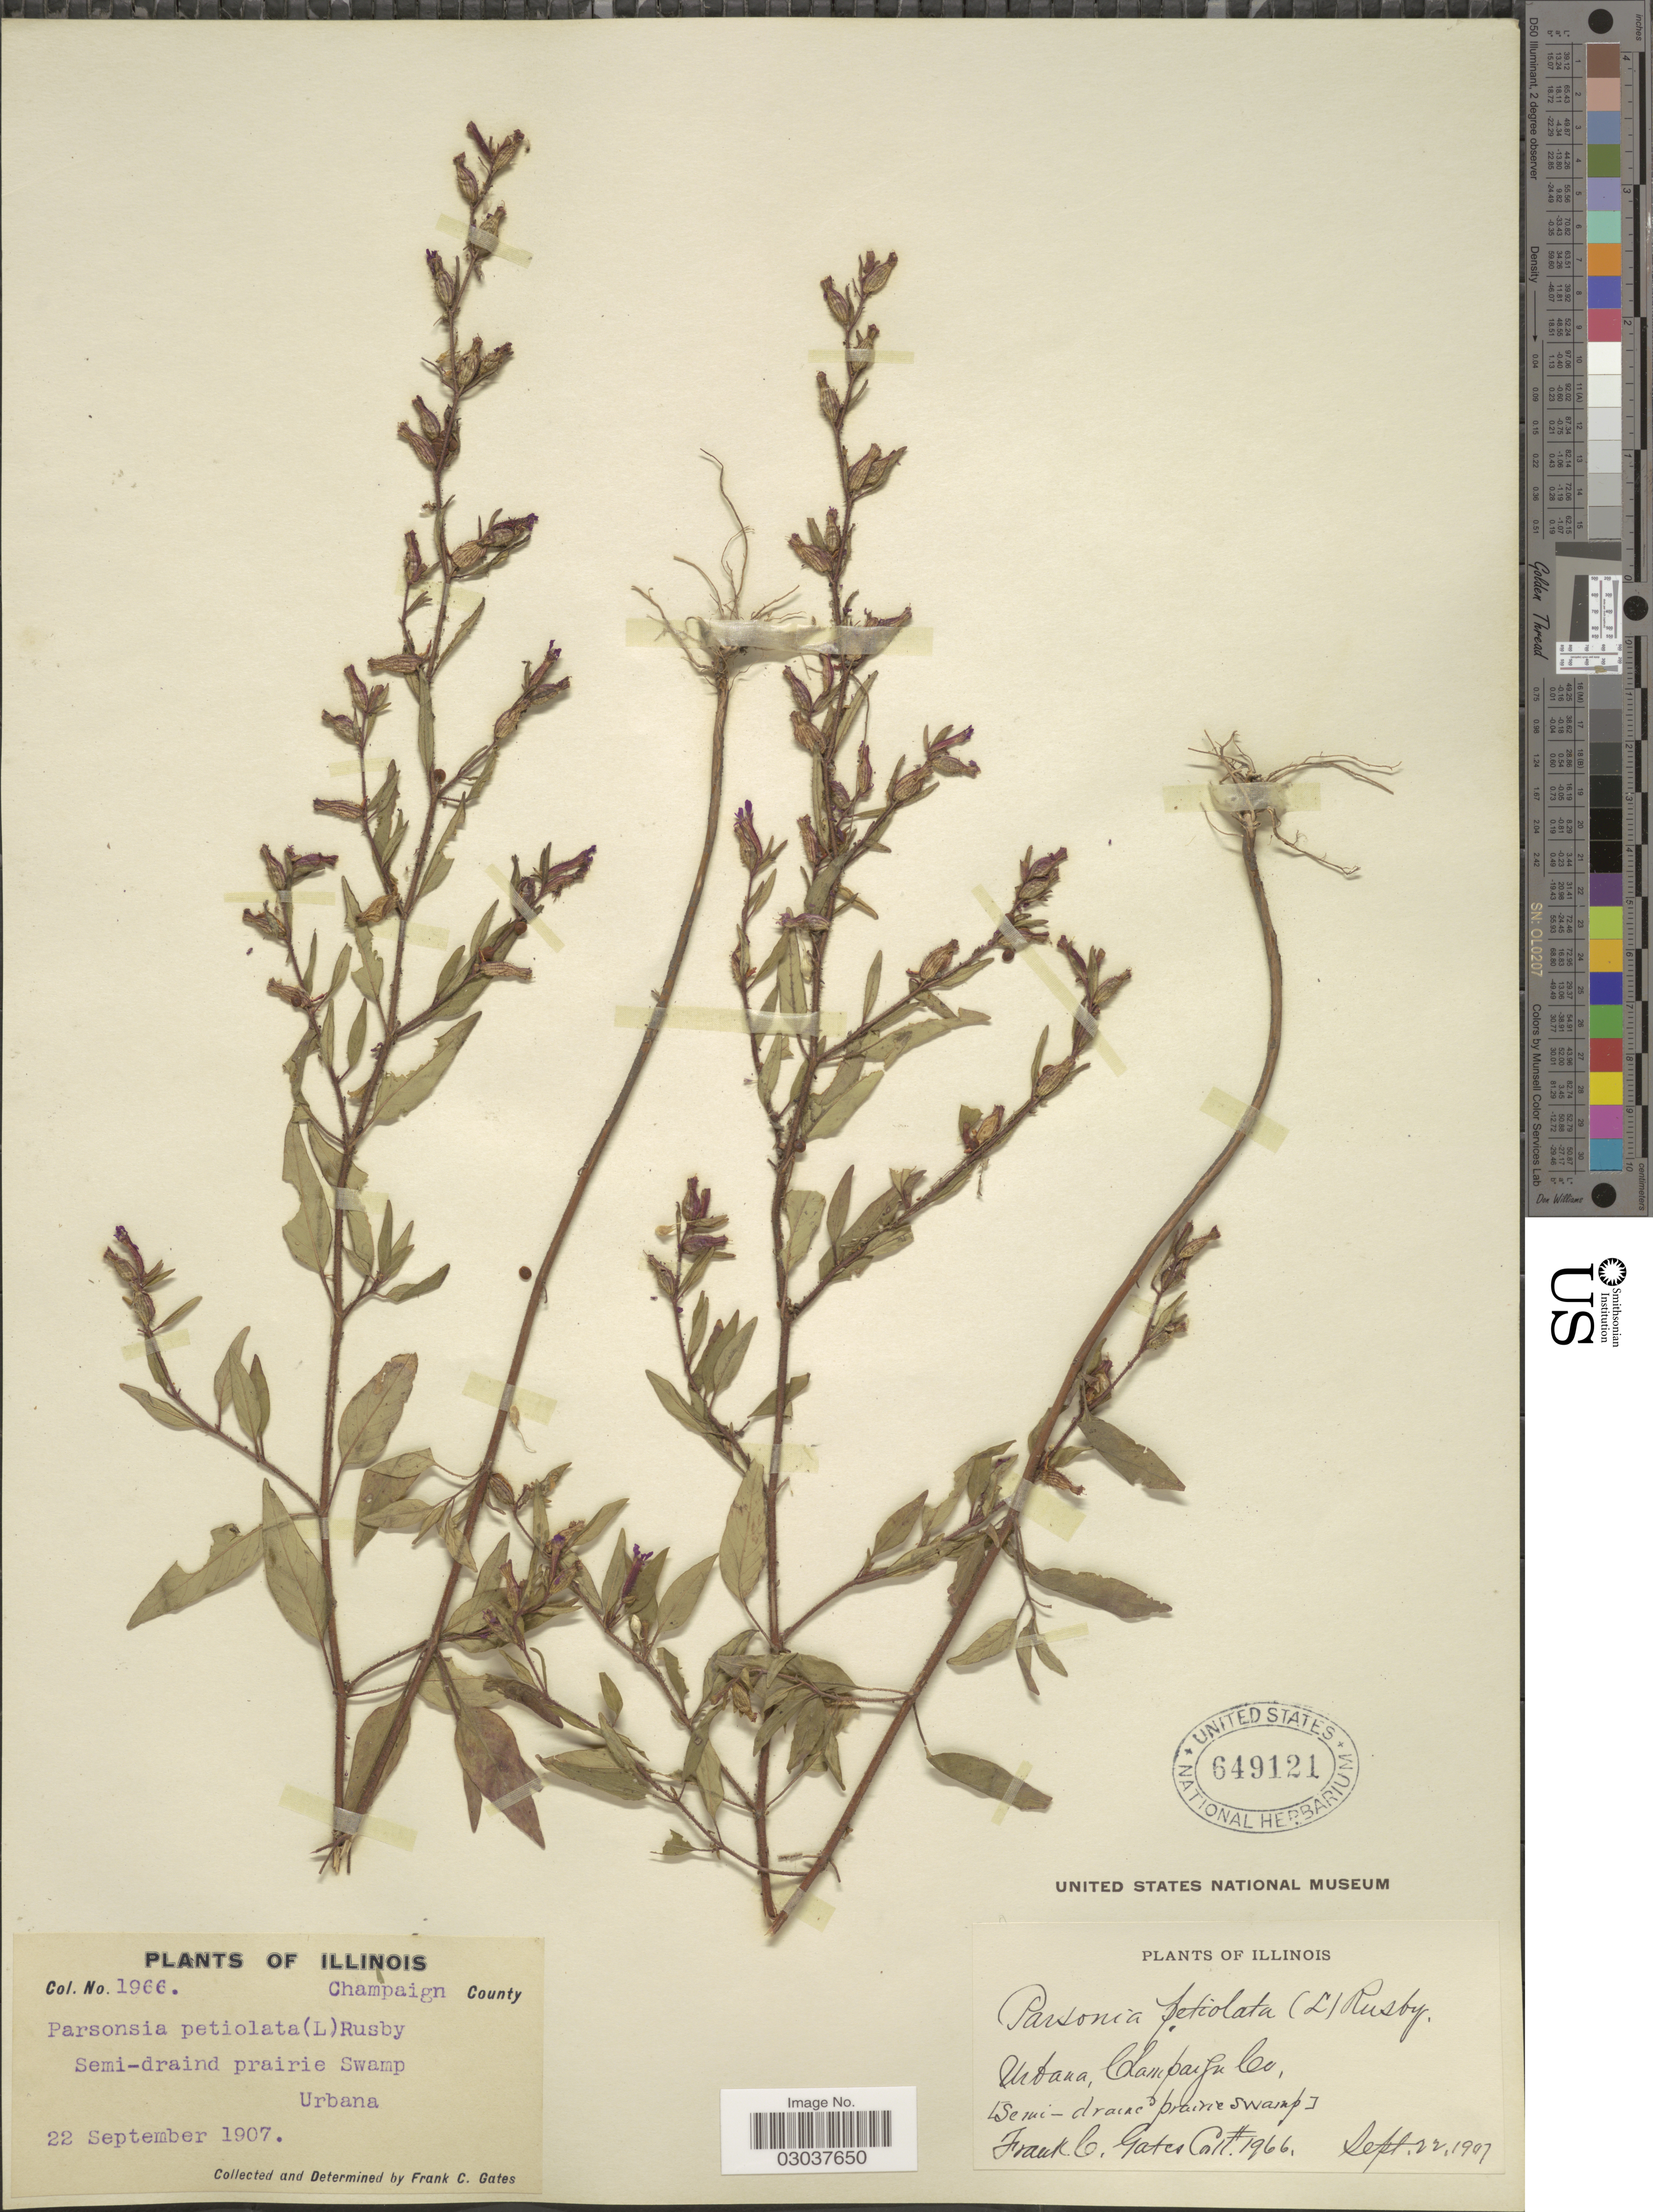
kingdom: Plantae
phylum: Tracheophyta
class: Magnoliopsida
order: Myrtales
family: Lythraceae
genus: Cuphea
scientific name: Cuphea petiolata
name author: Pohl ex Koehne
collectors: F. C. Gates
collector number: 1966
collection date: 1907-09-22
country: United States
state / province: Illinois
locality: Semi-draind prairie Swamp. Urbana, Champaign County.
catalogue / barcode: US 649121